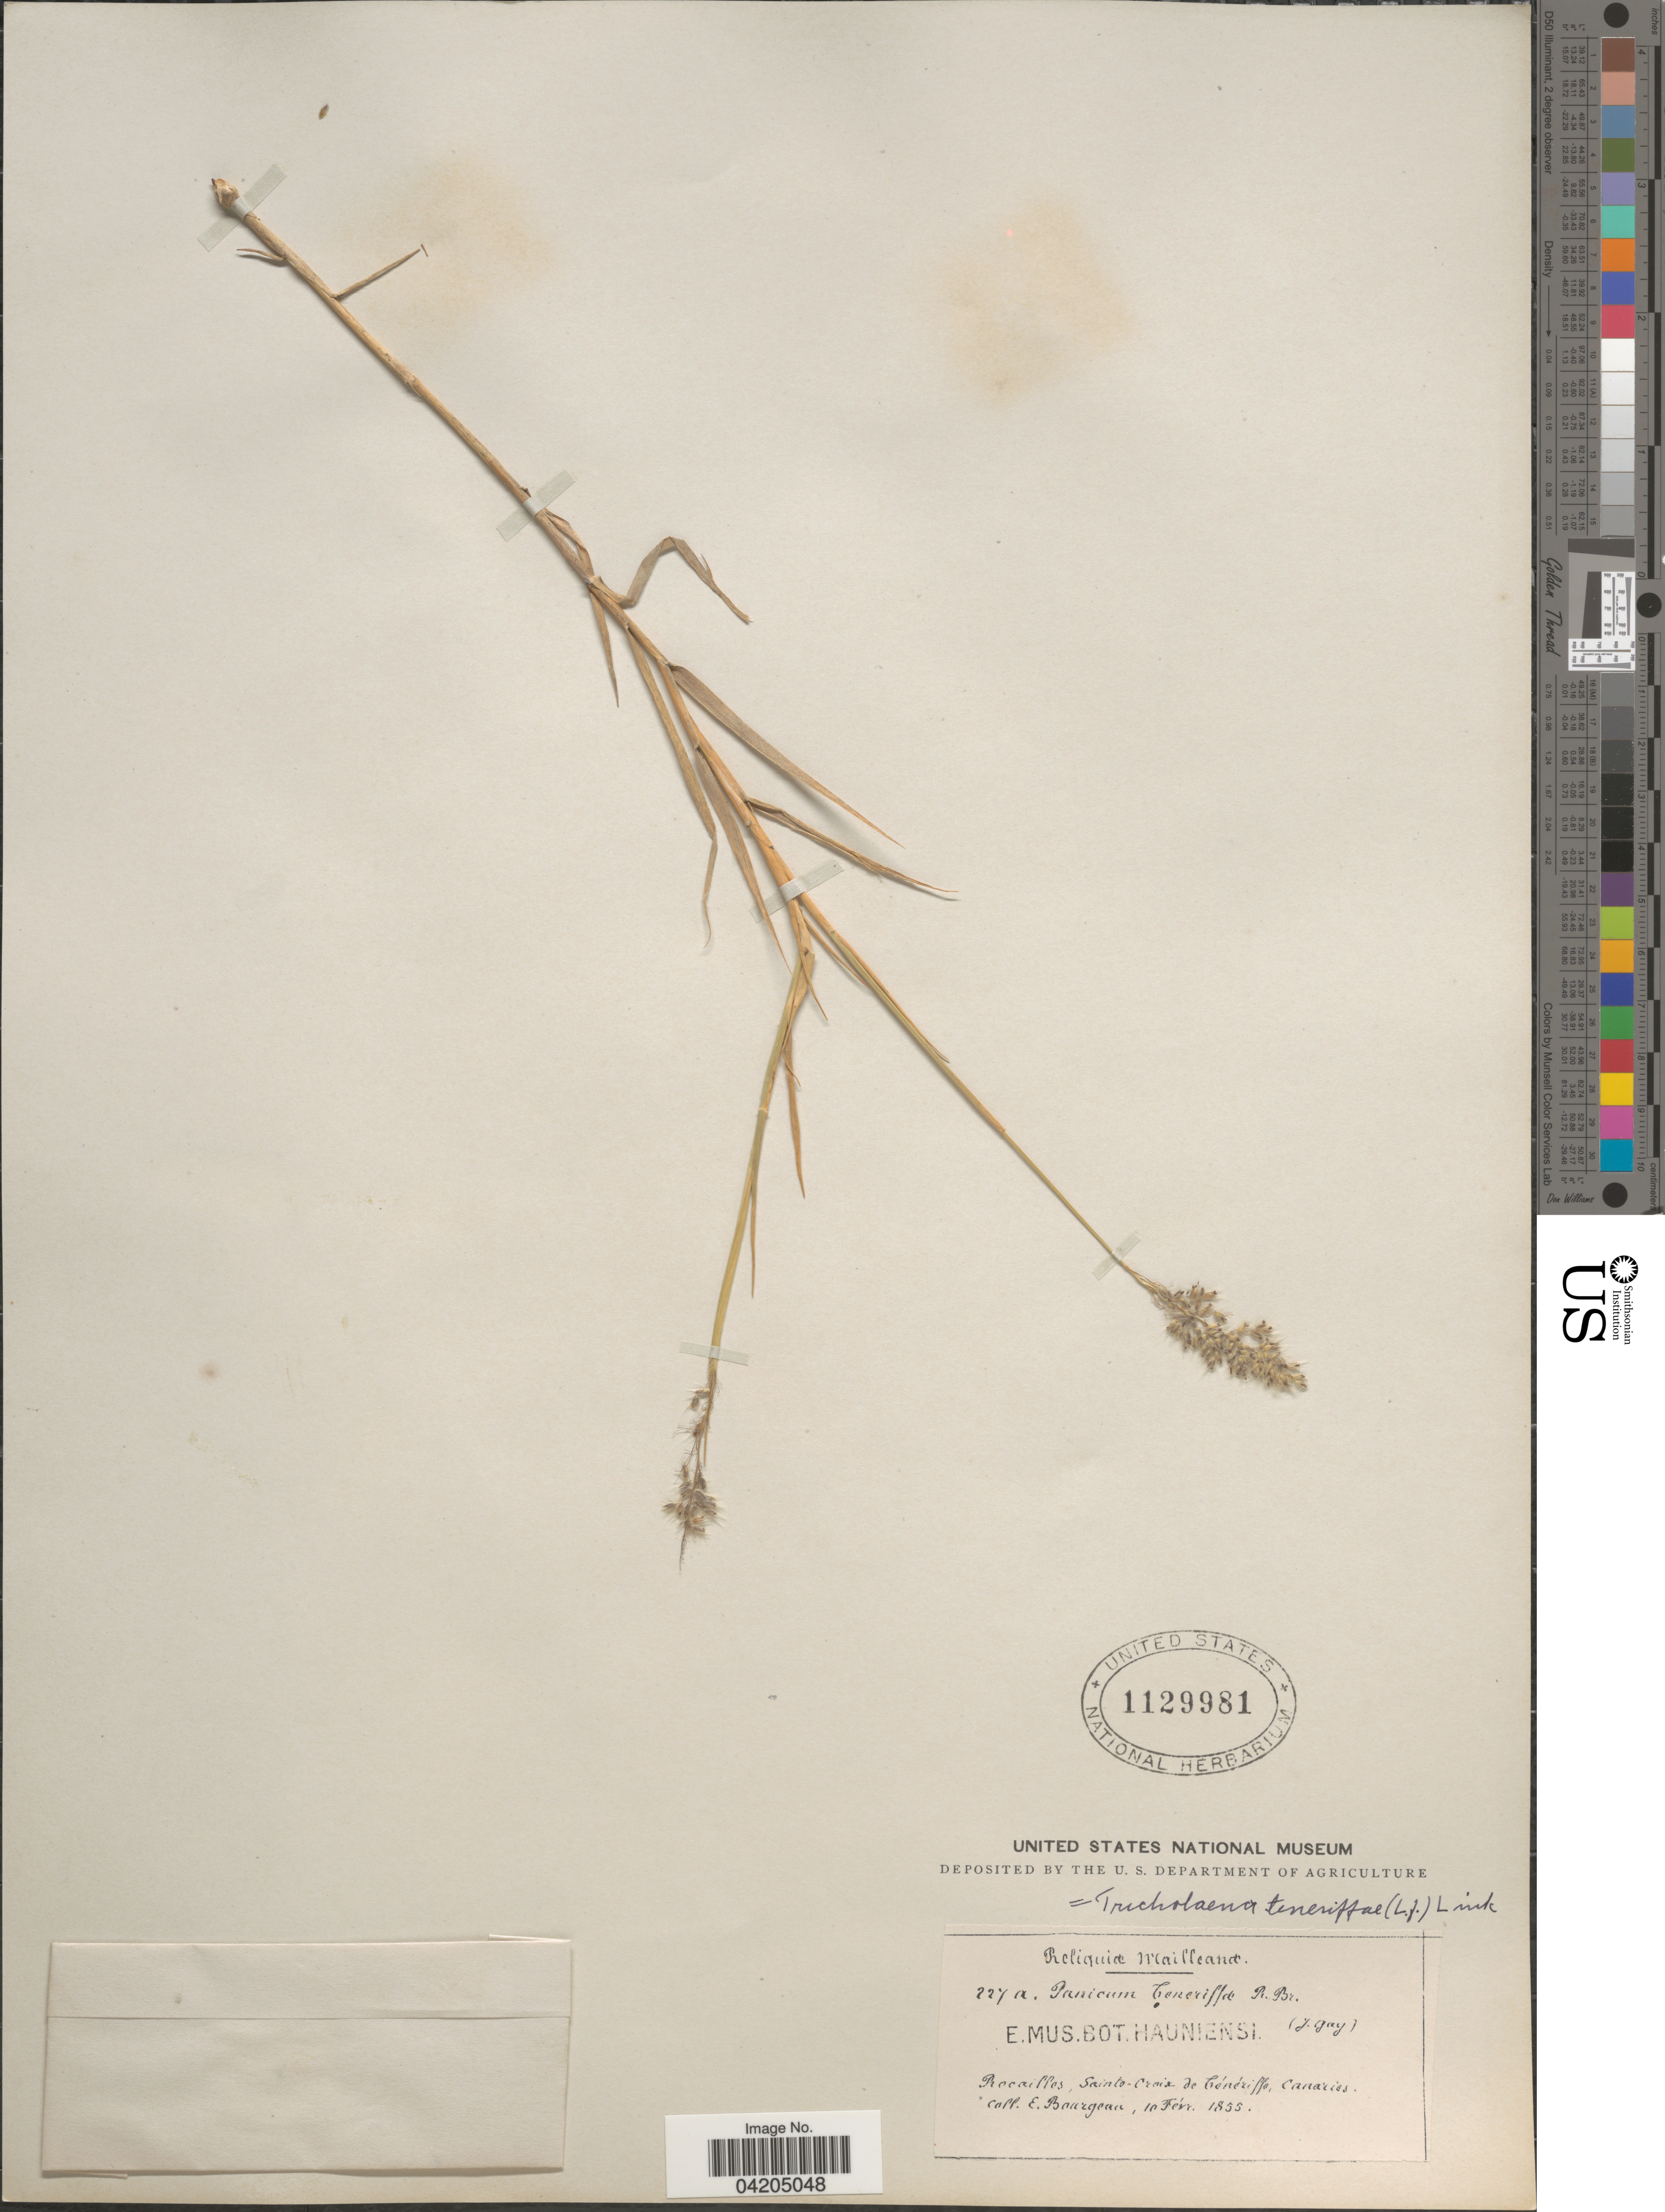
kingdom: Plantae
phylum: Tracheophyta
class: Liliopsida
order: Poales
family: Poaceae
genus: Tricholaena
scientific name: Tricholaena teneriffae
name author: (L.) Link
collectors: E. Bourgeau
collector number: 227a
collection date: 1855-02-10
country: Spain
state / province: Canarias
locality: Rocailles, Sainte-Croix de Ténériffe, Canaries.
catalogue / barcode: US 1129981